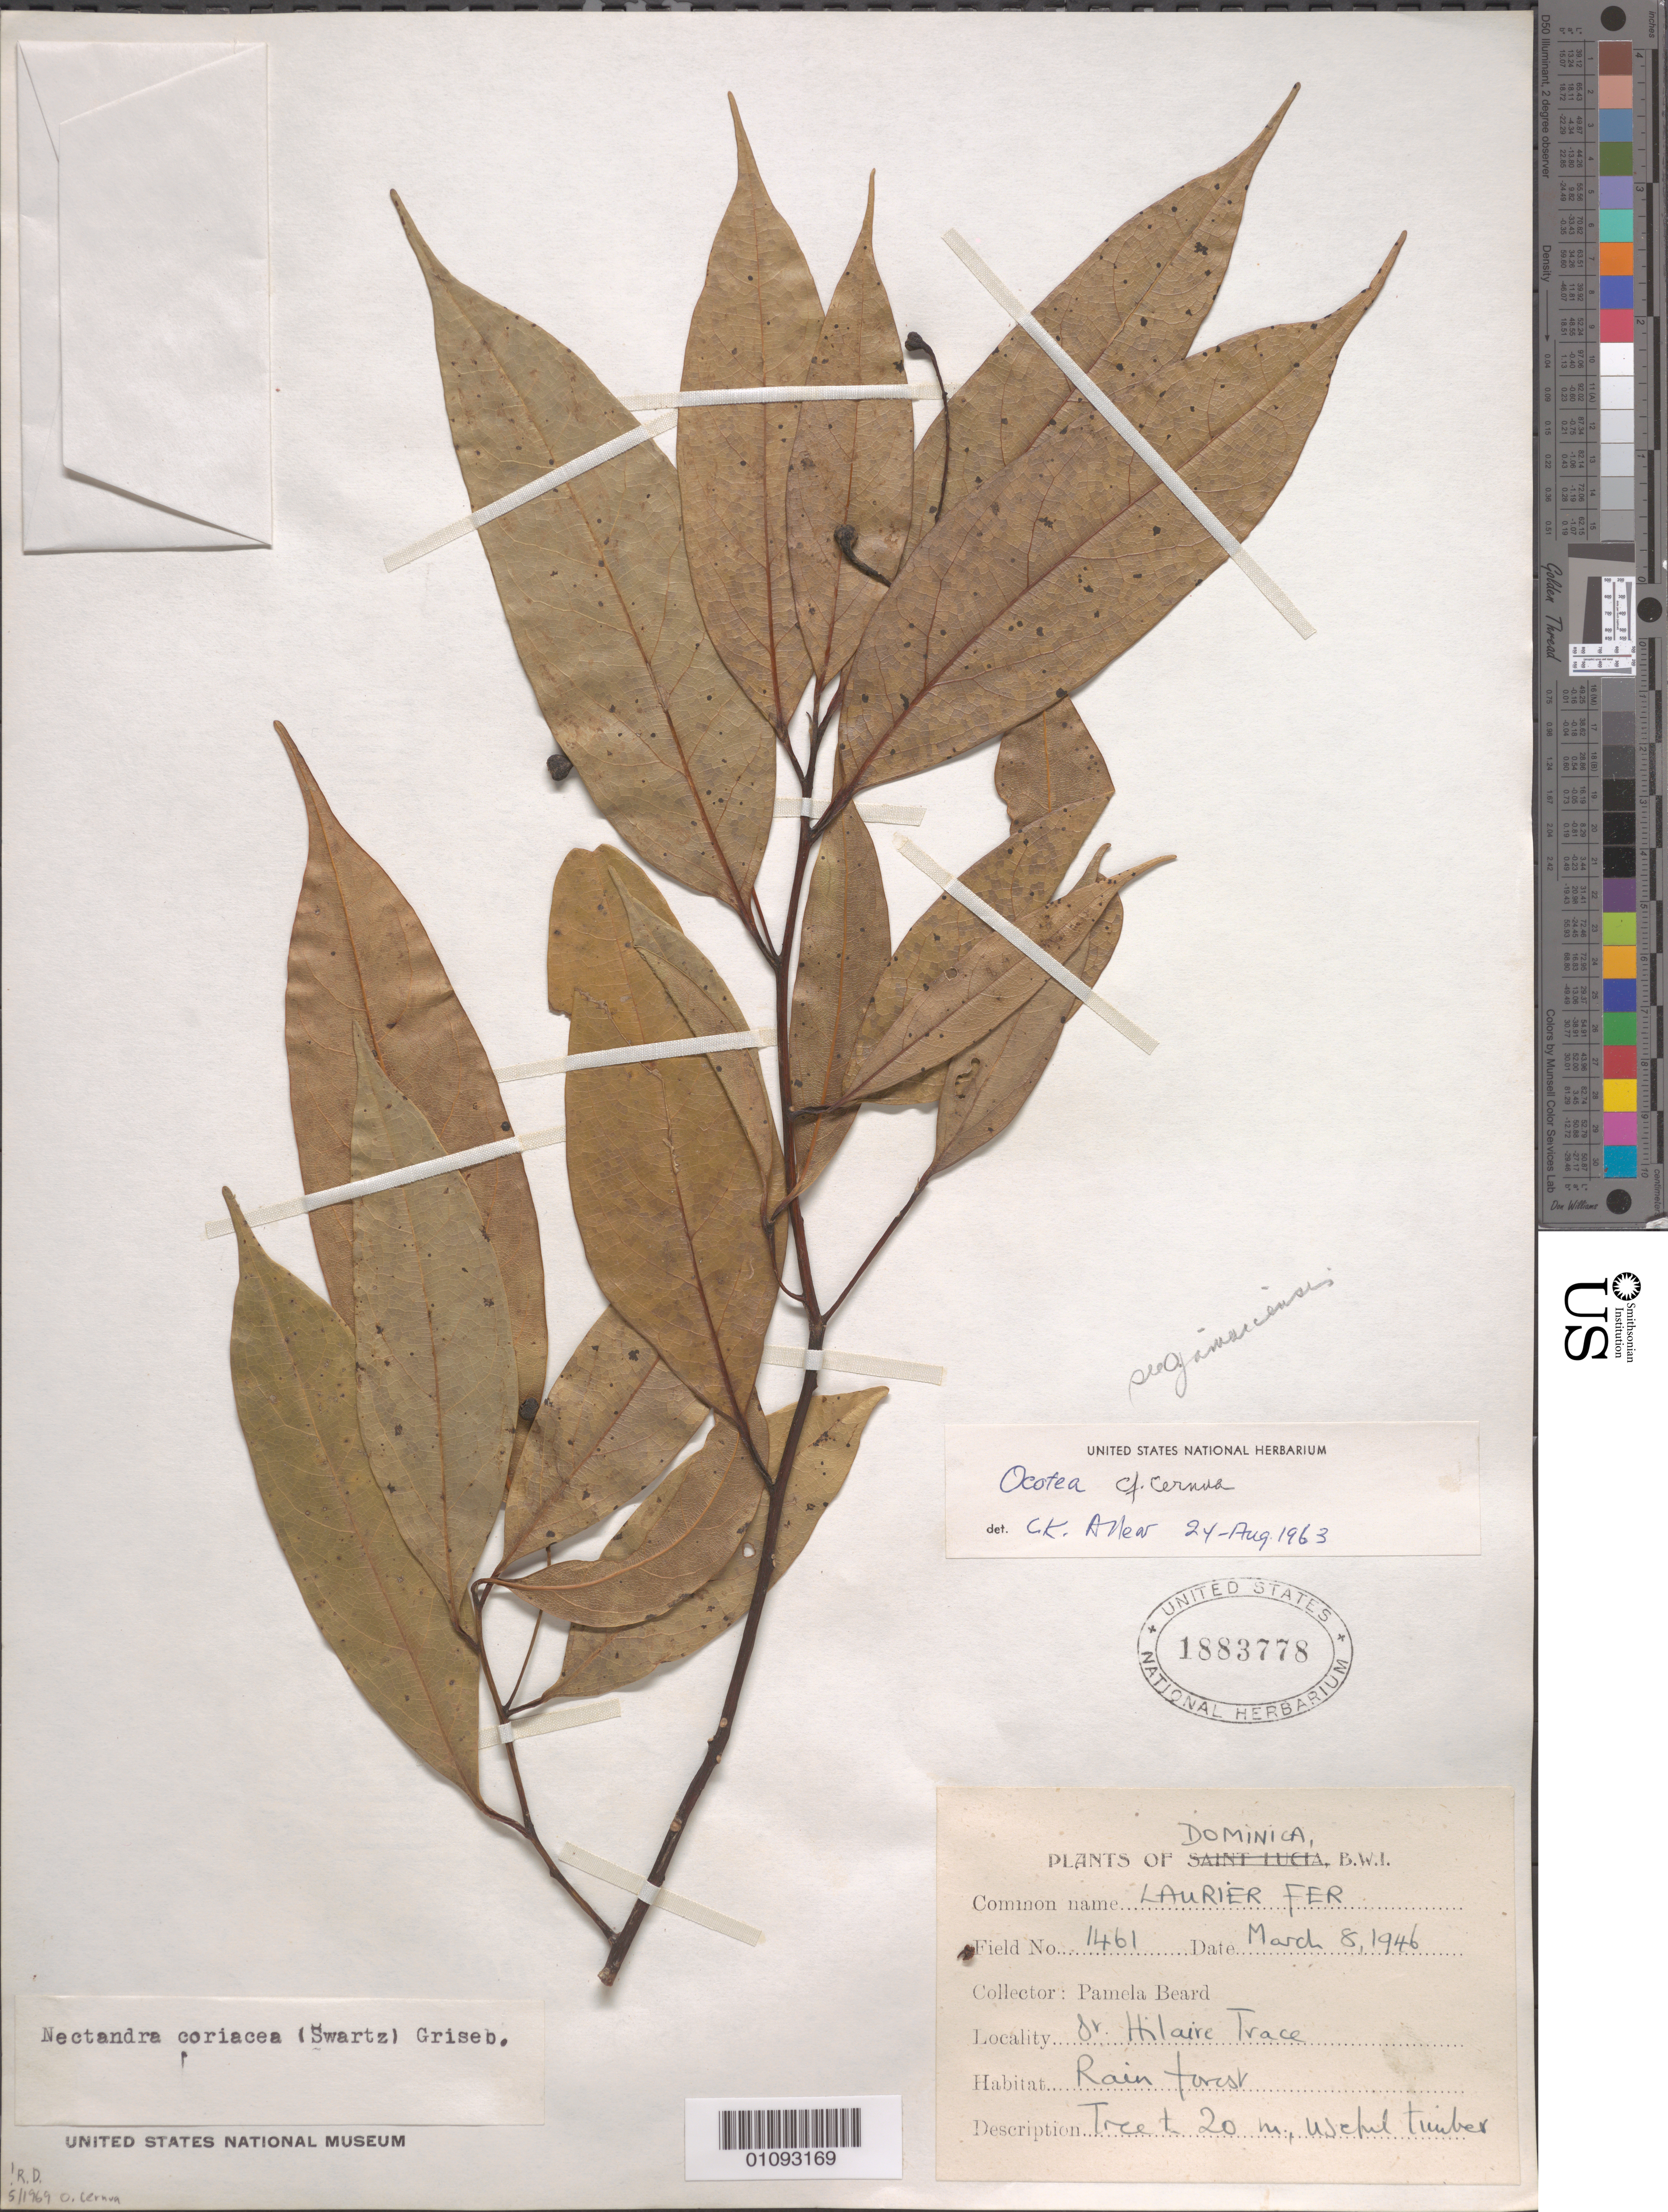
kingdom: Plantae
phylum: Tracheophyta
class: Magnoliopsida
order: Laurales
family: Lauraceae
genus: Ocotea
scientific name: Ocotea cernua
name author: (Nees) Mez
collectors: P. Beard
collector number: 1461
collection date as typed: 08 Mar 1946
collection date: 1946-03-08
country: Dominica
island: Dominica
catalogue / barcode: US 1883778